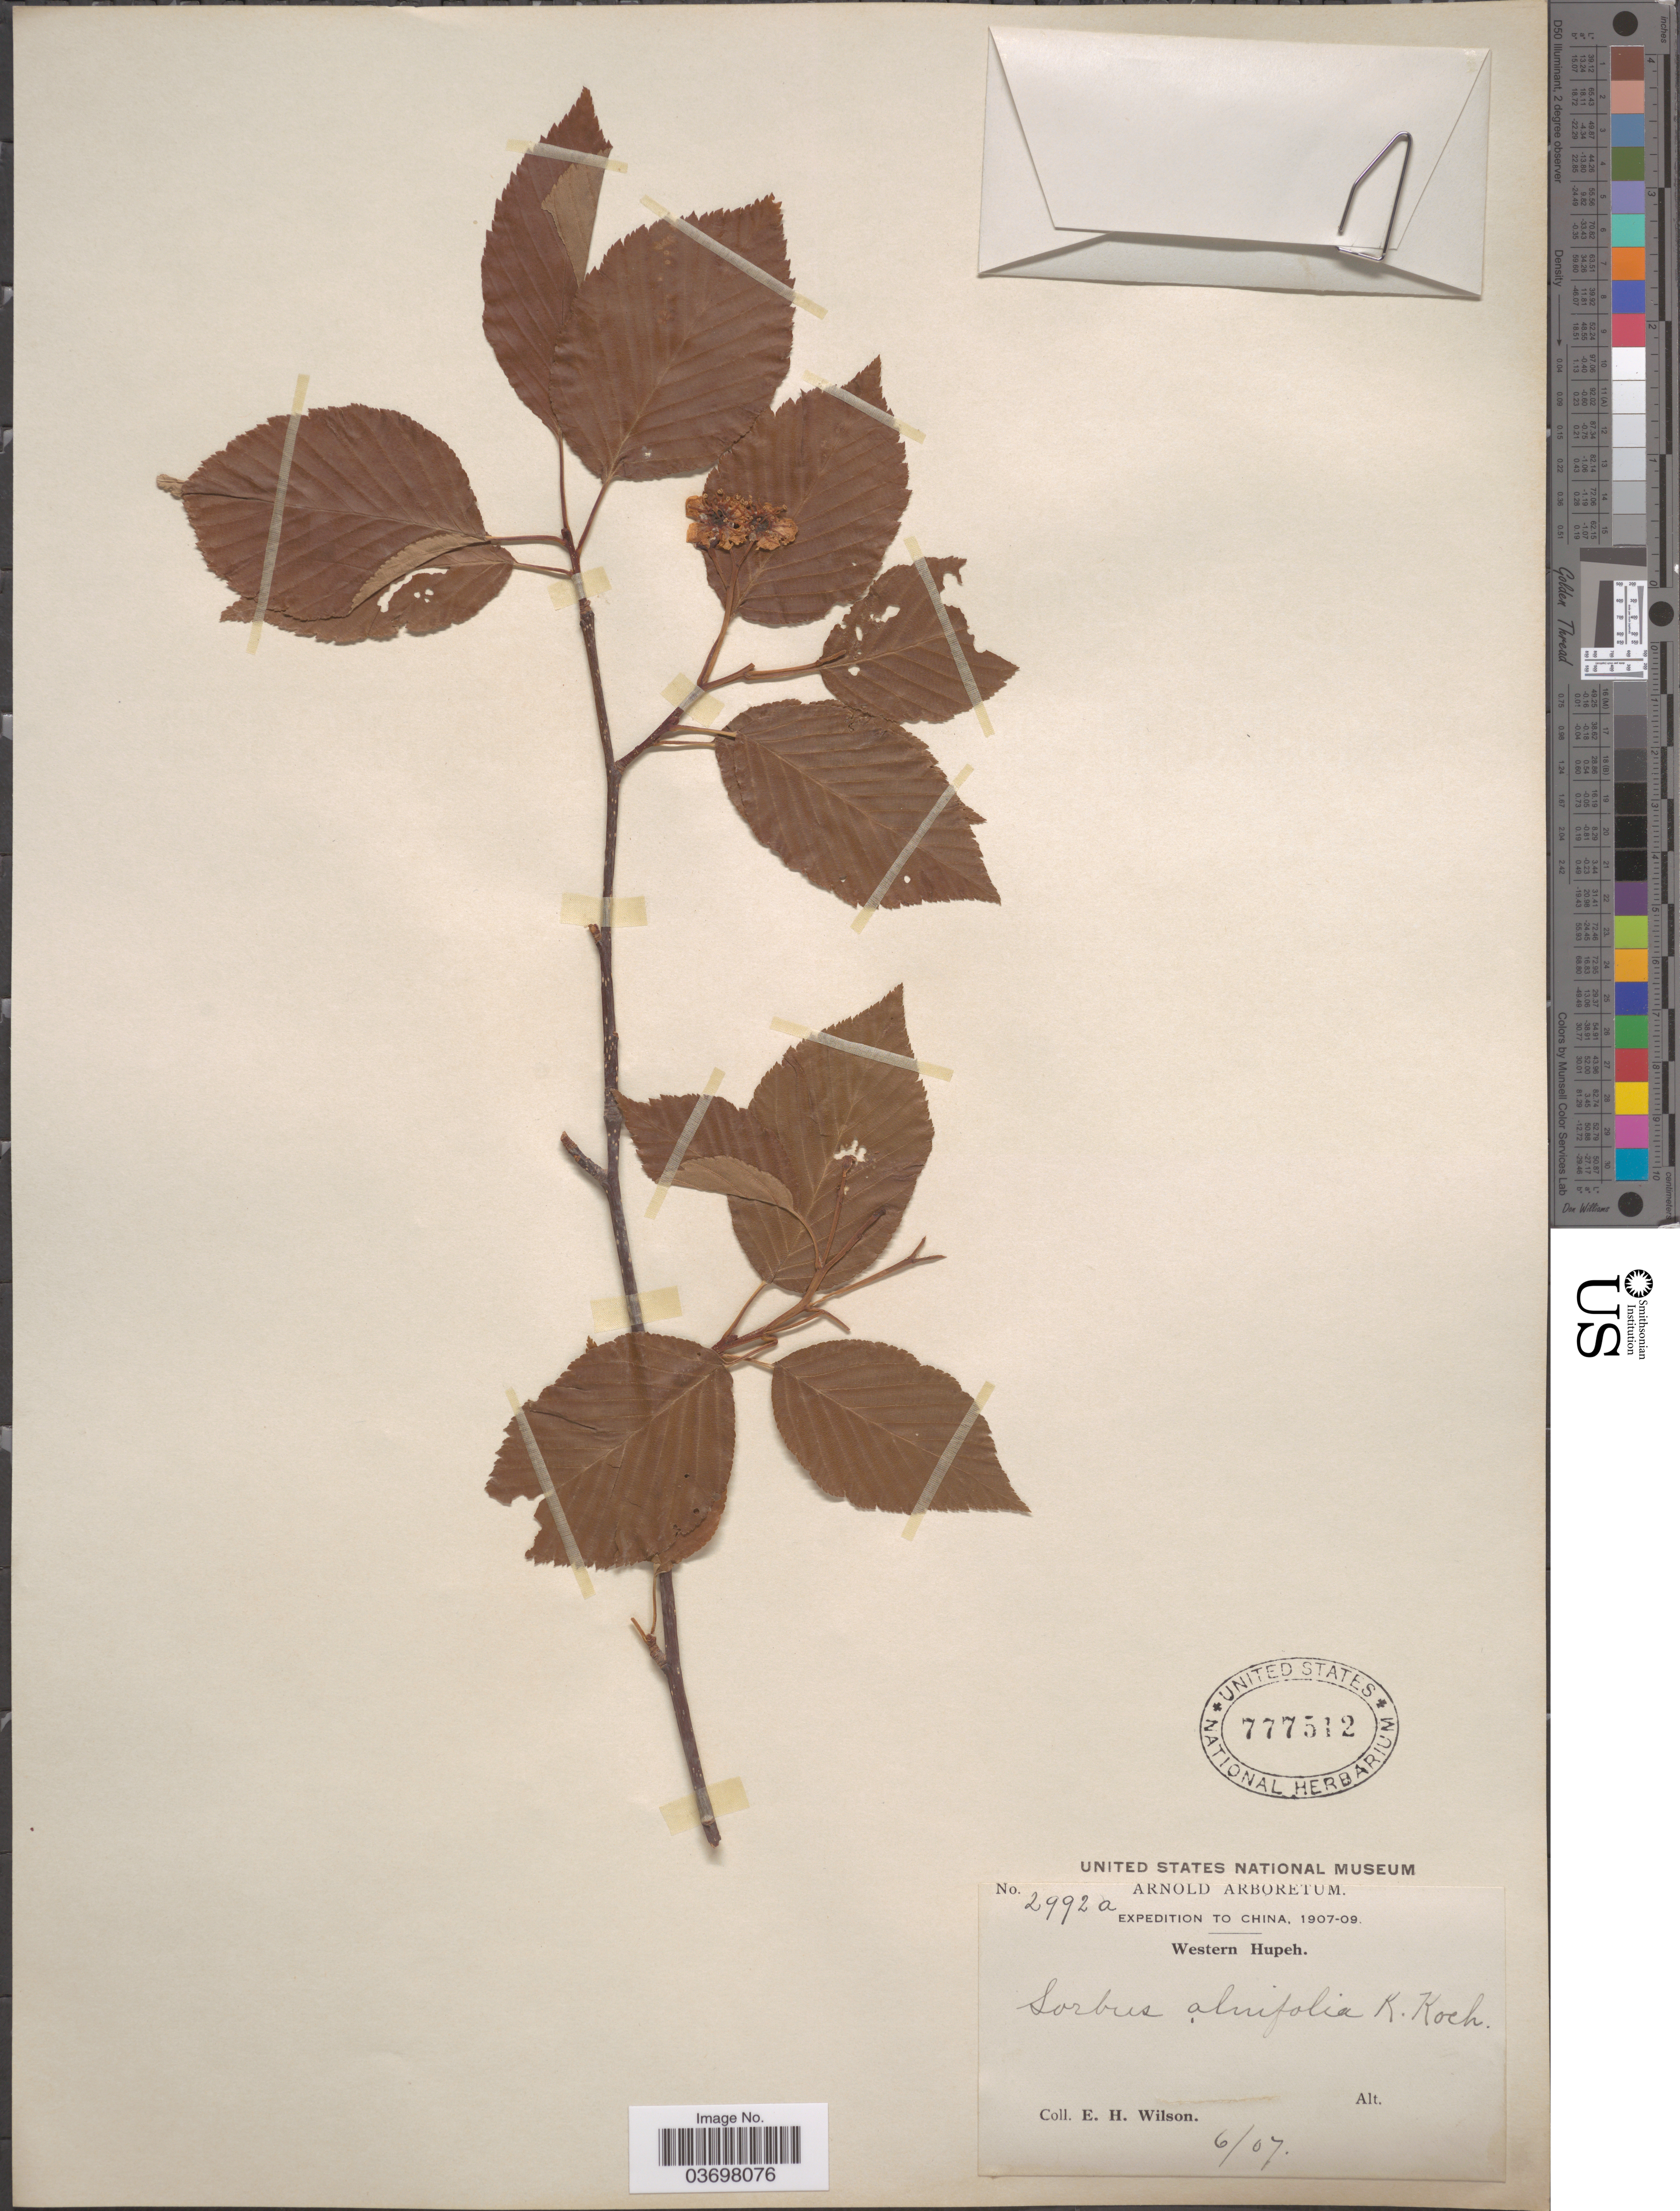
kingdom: Plantae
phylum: Tracheophyta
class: Magnoliopsida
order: Rosales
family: Rosaceae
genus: Sorbus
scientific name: Sorbus alnifolia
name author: (Siebold & Zucc.) K. Koch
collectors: E. Wilson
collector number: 2992a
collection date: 1907-06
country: China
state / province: Hubei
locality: Western Hupeh.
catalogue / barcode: US 777512